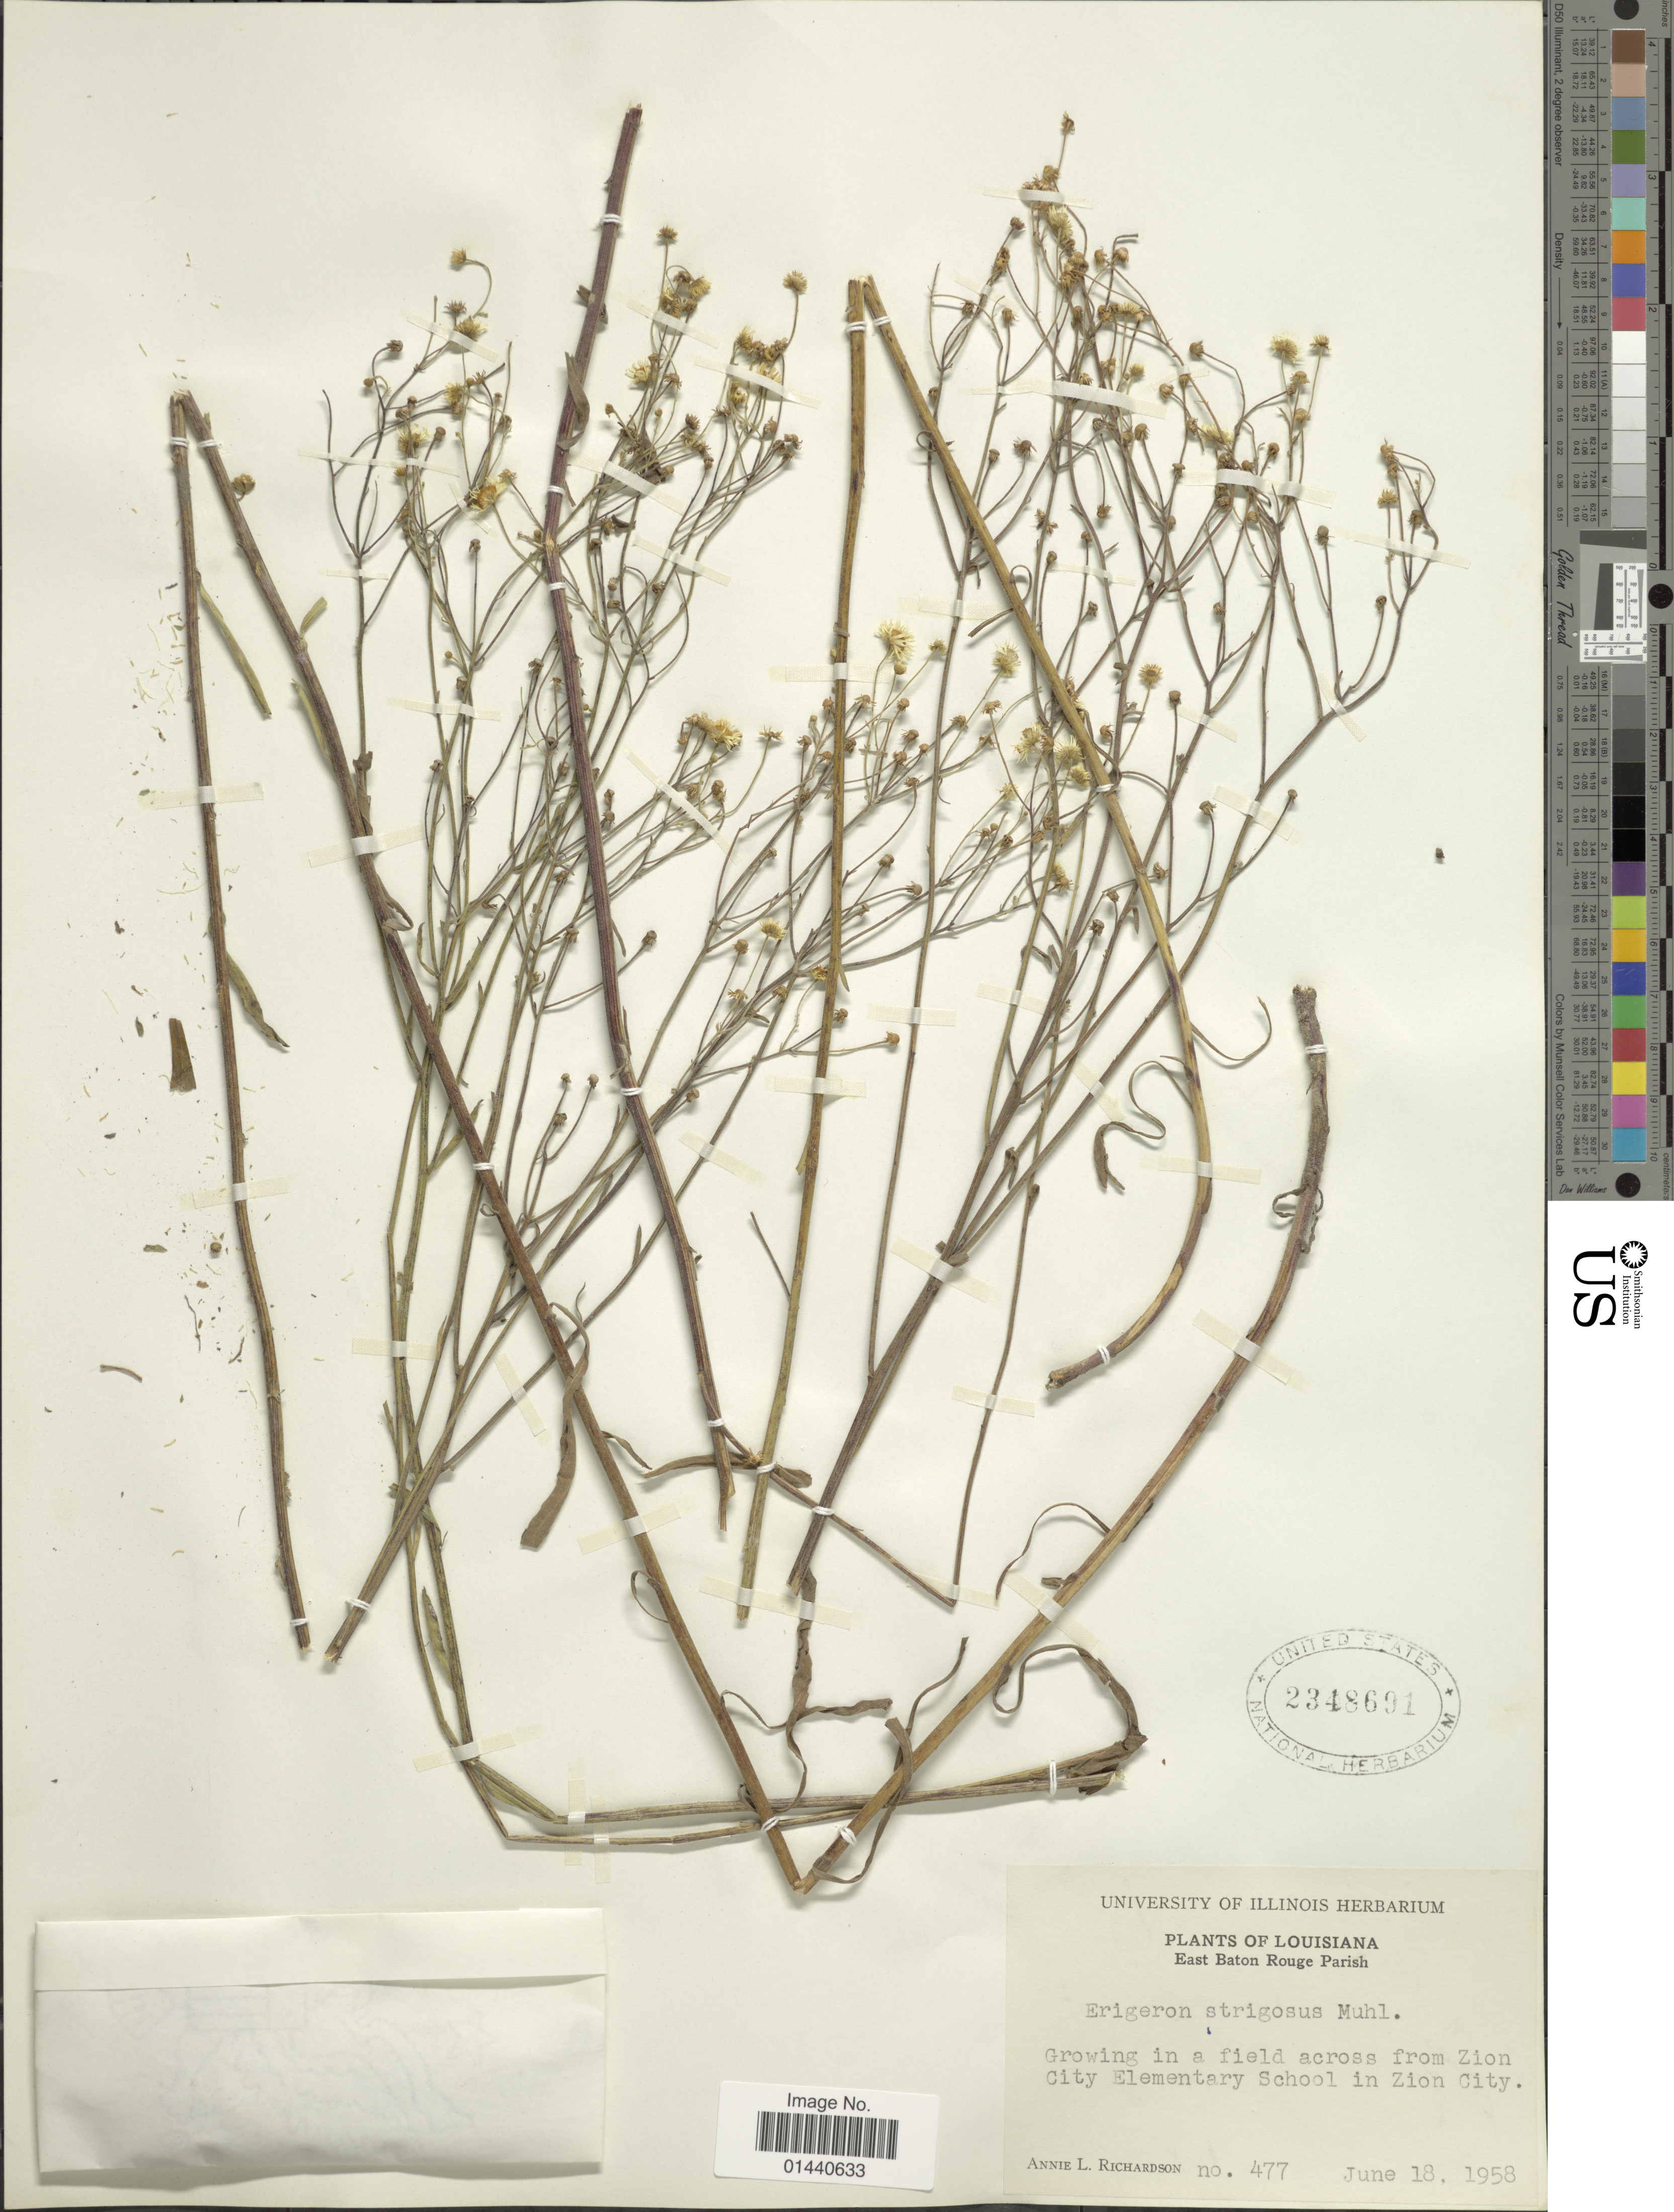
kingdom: Plantae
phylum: Tracheophyta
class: Magnoliopsida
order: Asterales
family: Asteraceae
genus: Erigeron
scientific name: Erigeron strigosus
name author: Muhl. ex Willd.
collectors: A. L. Richardson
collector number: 477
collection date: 1958-06-18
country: United States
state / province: Louisiana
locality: East Baton Rouge Parish. In a field across from Zion City Elementary School in Zion City.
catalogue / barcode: US 2348691